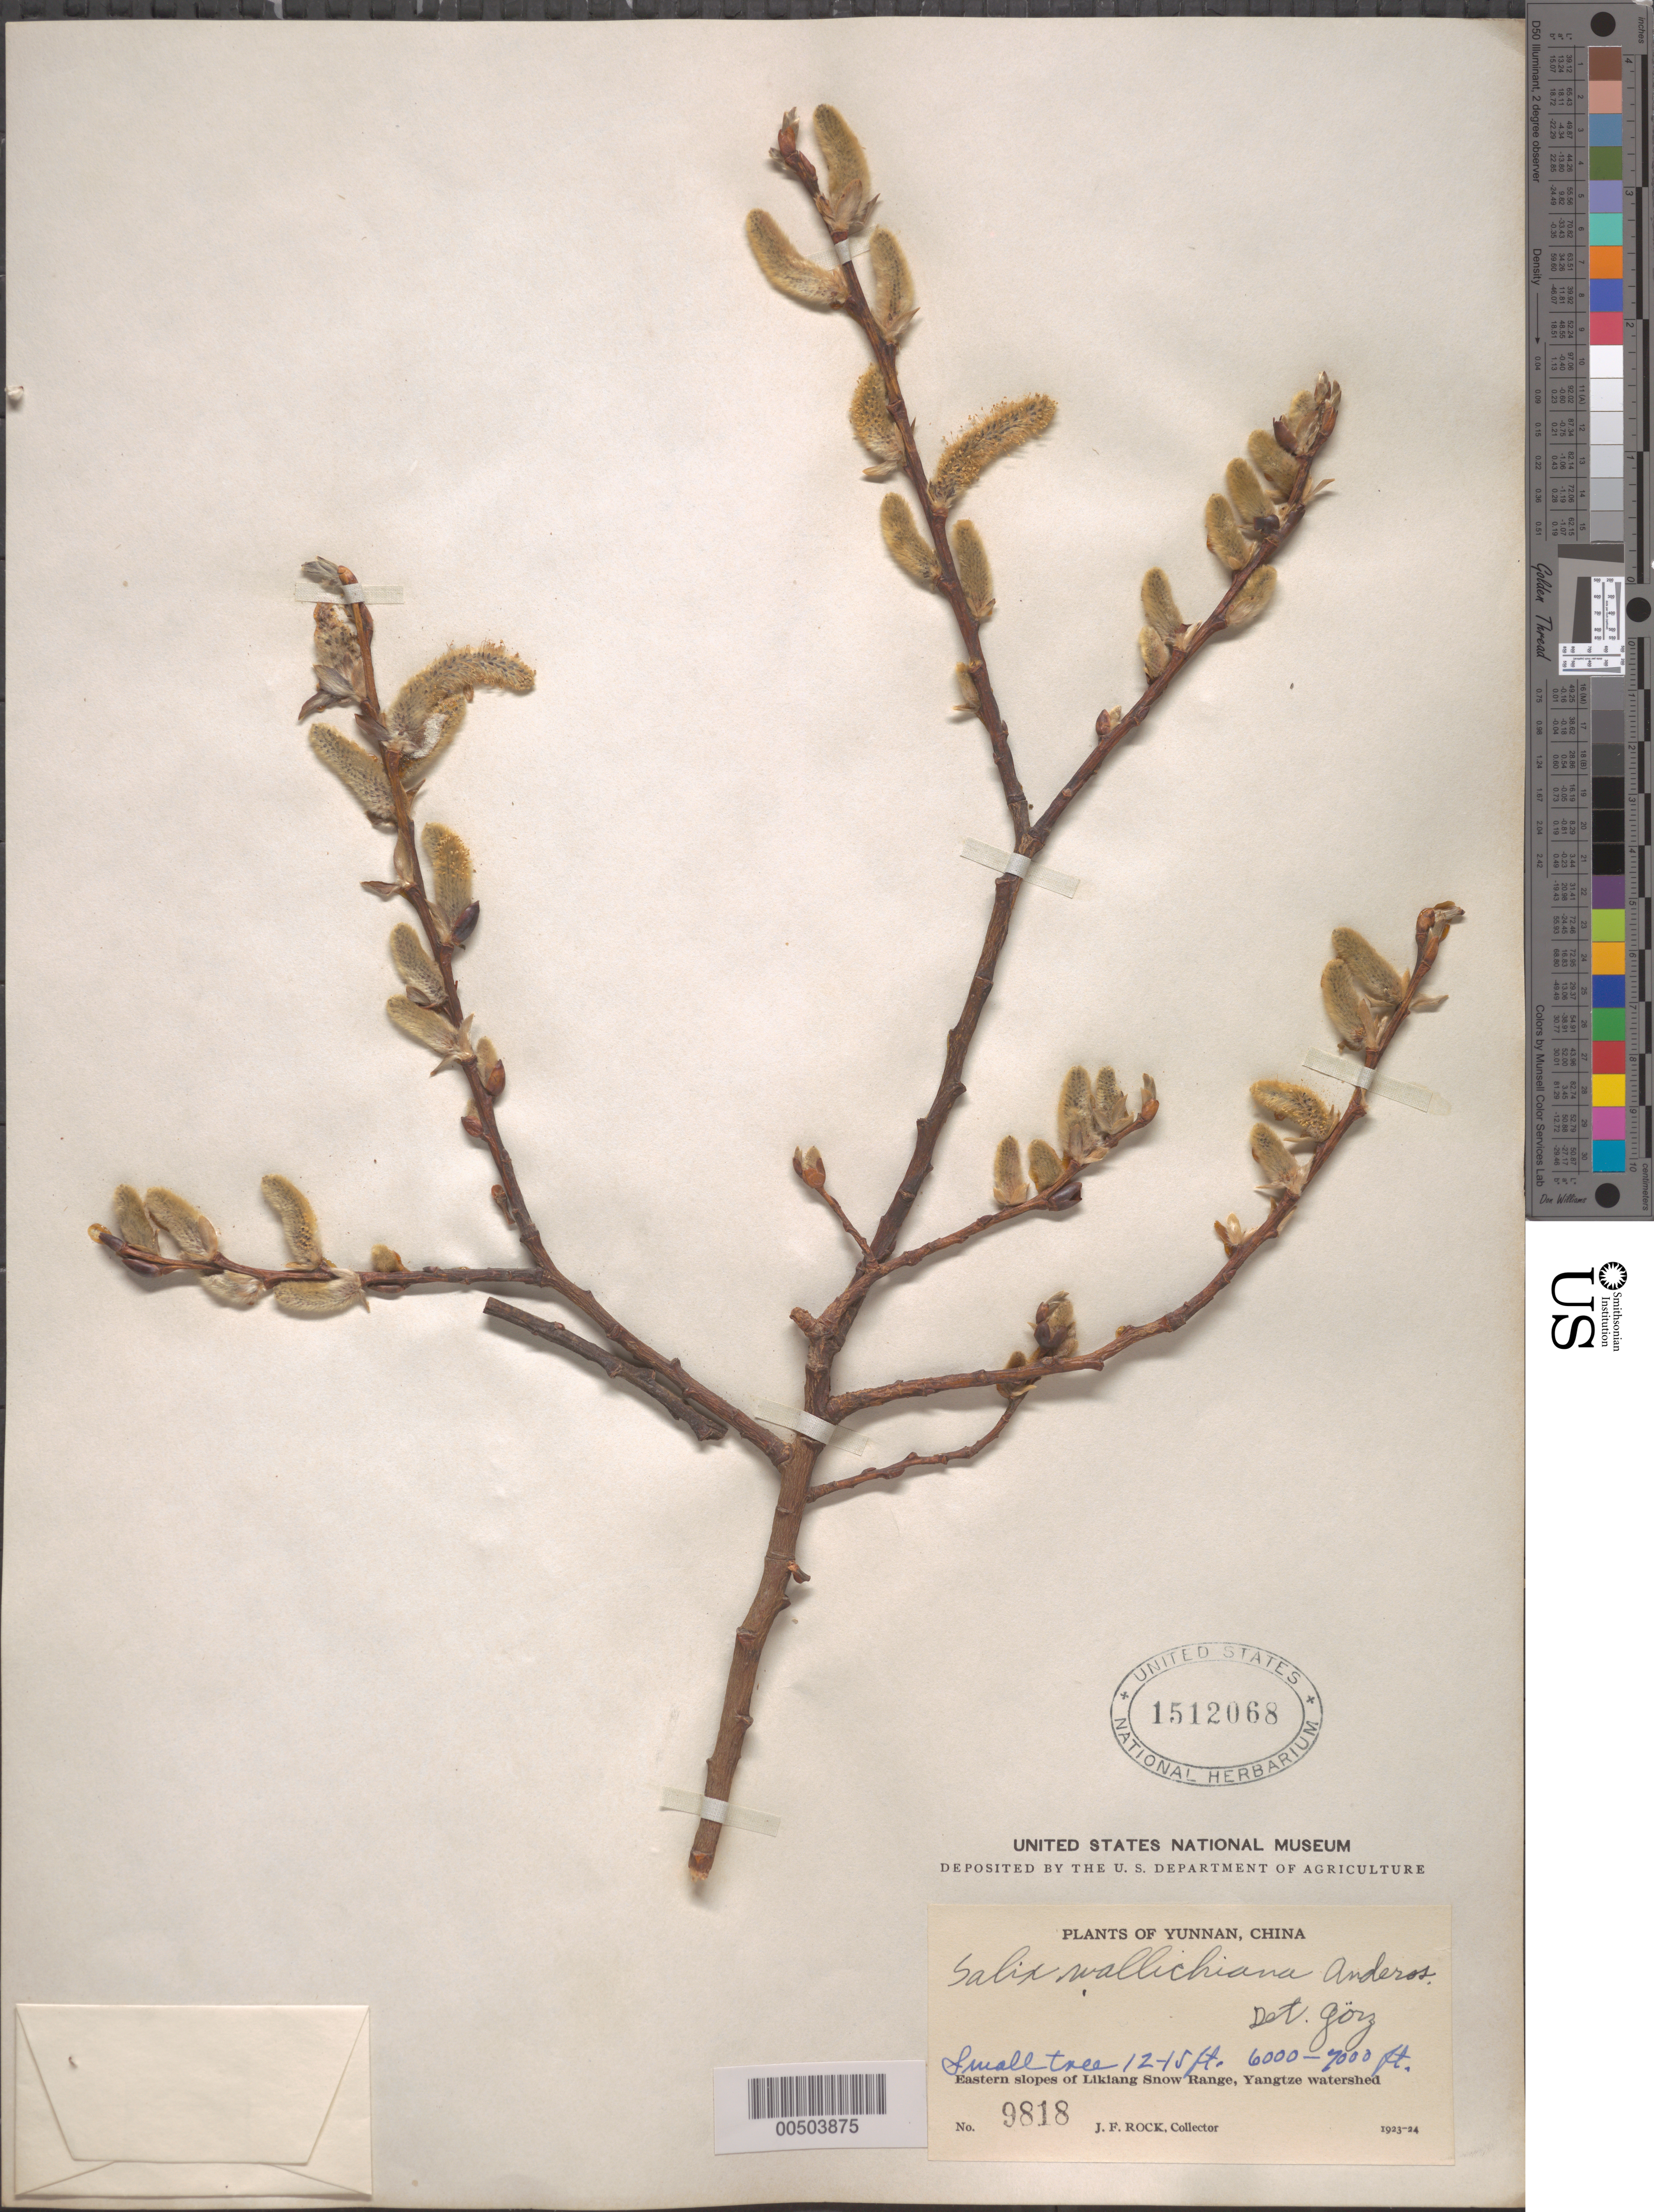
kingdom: Plantae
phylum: Tracheophyta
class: Magnoliopsida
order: Malpighiales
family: Salicaceae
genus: Salix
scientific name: Salix wallichiana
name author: Andersson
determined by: Gorz, R.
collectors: J. F. Rock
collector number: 9818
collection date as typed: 1923 to -- --- 1924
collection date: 1923/1924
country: China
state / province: Yunnan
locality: Eastern slopes of Likiang snow range, Yangtze watershed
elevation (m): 1829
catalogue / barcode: US 1512068